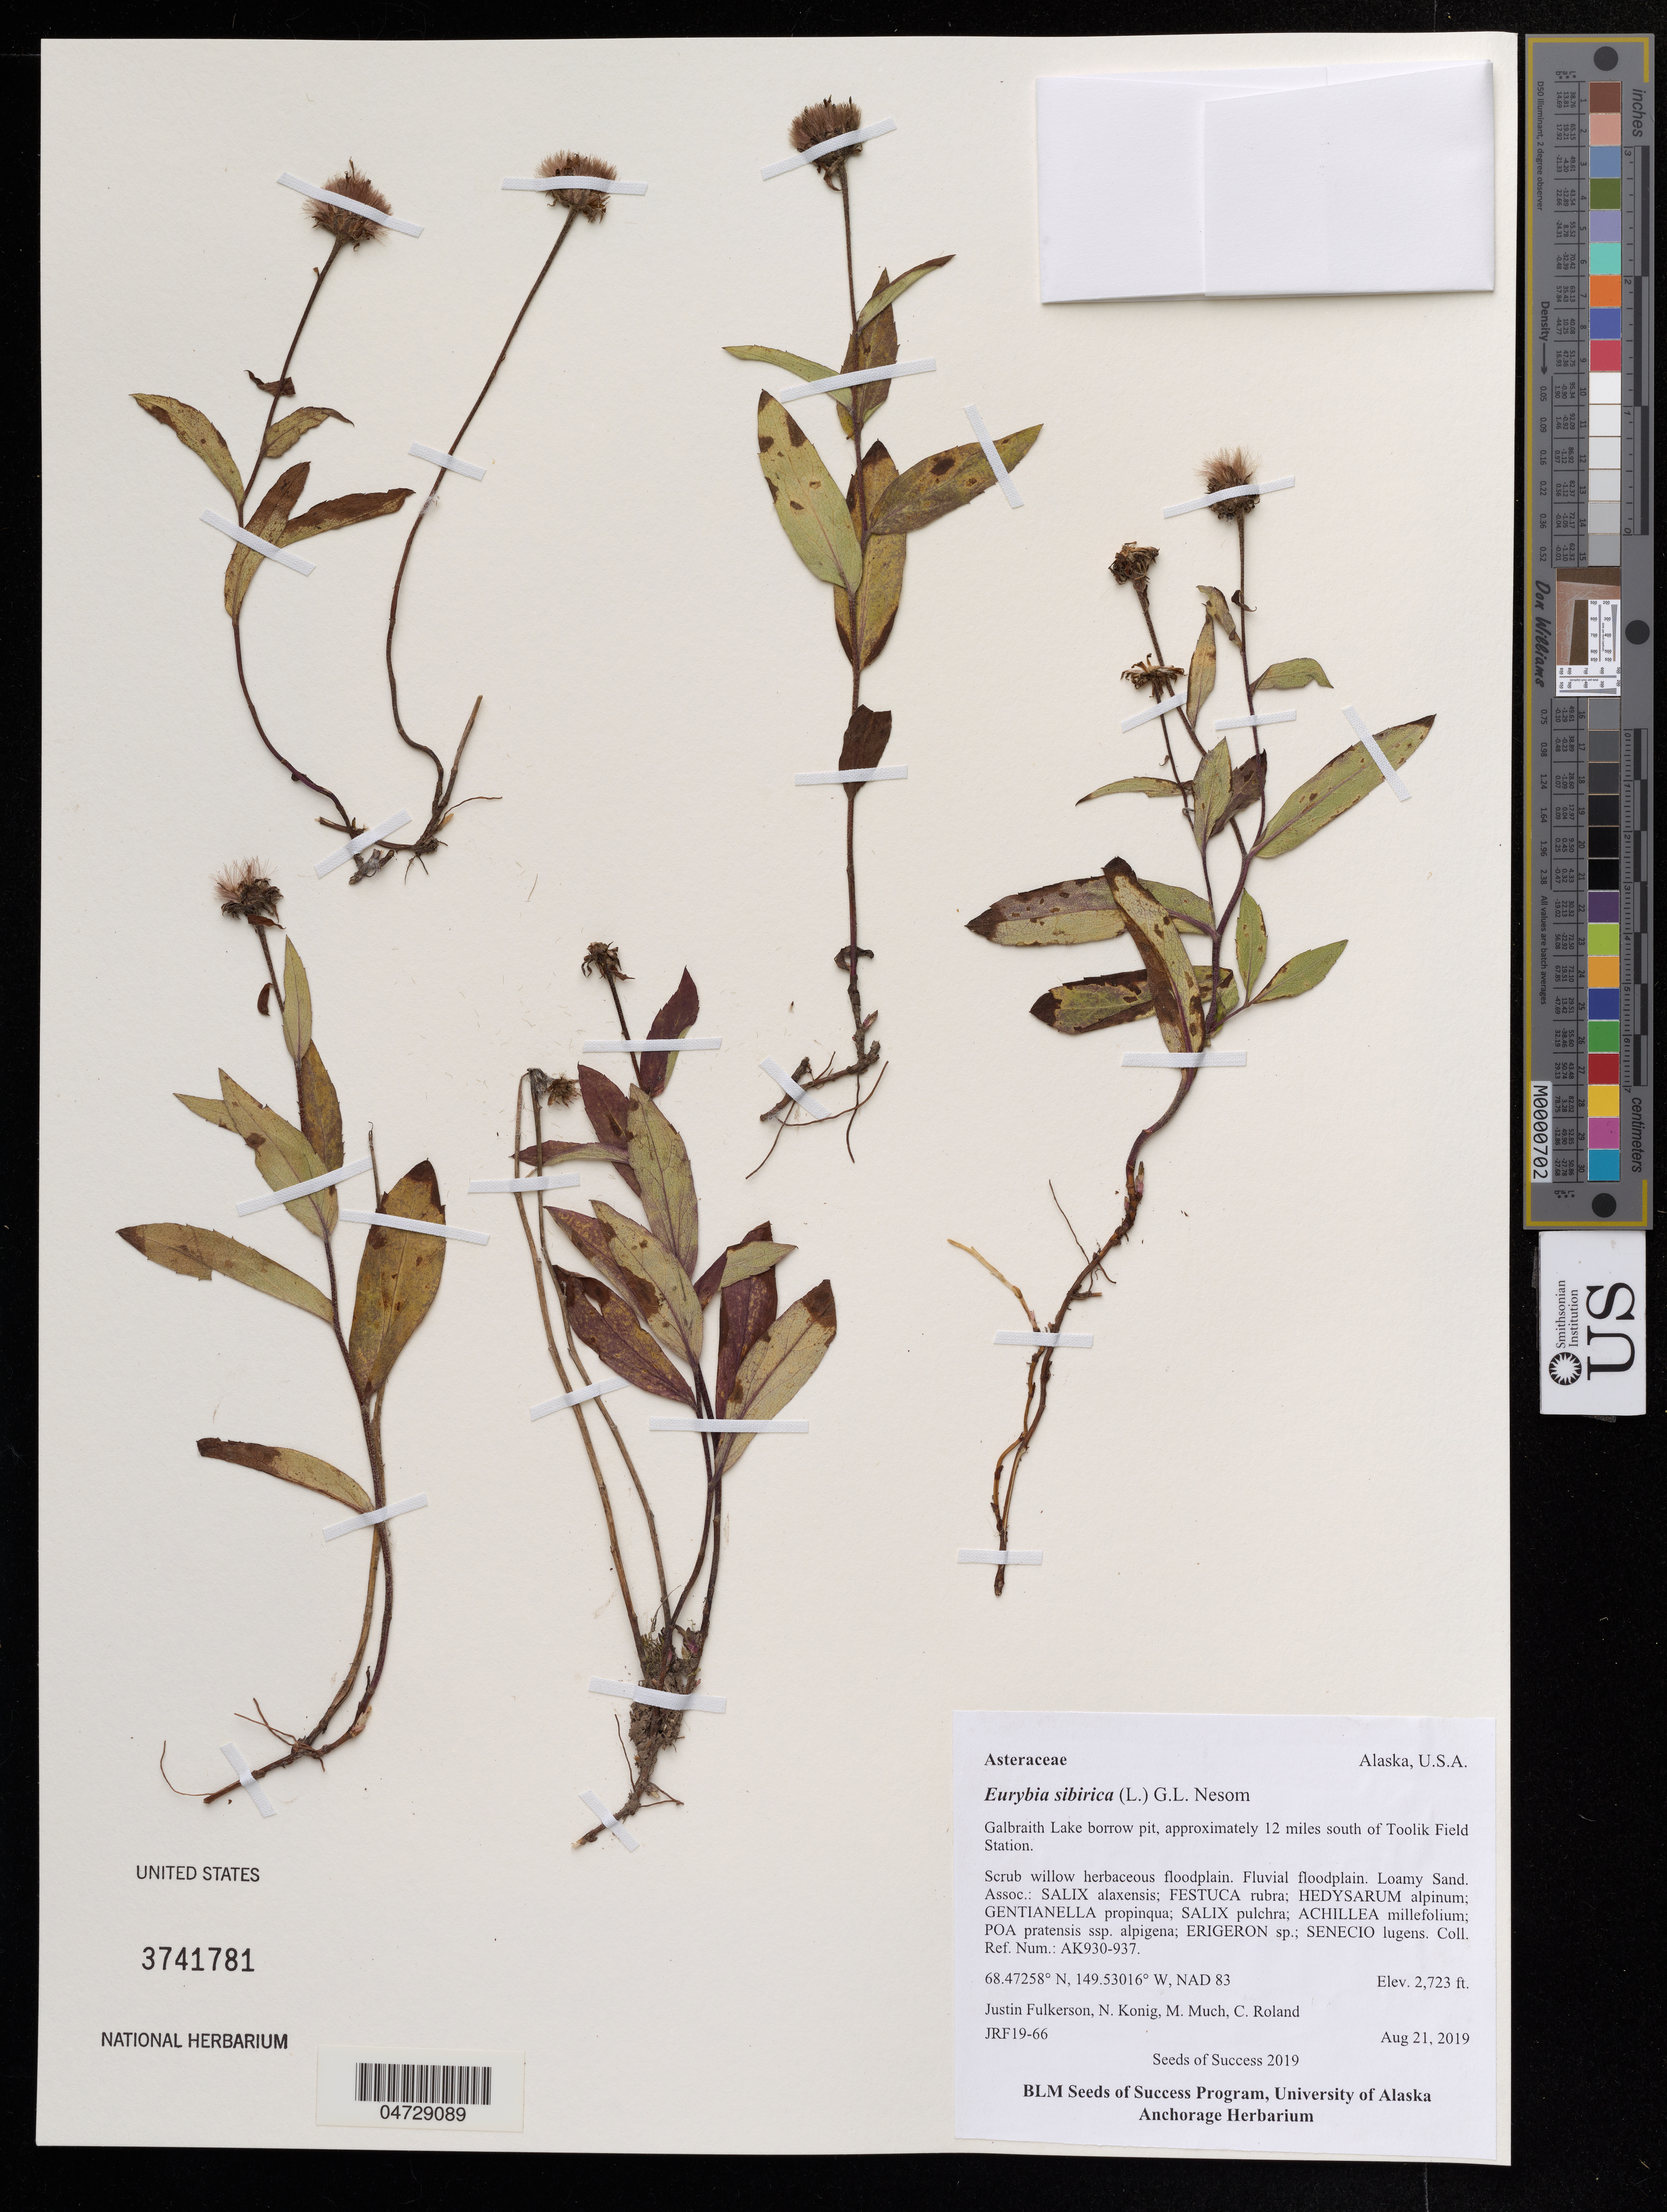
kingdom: Plantae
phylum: Tracheophyta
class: Magnoliopsida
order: Asterales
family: Asteraceae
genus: Eurybia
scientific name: Eurybia sibirica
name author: (L.) G.L. Nesom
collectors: J. Fulkerson, N. Konig & C. Roland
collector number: JRF19-66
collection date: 2019-08-21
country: United States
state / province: Alaska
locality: Galbraith Lake borrow pit, approximately 12 miles south of Toolik Field Station.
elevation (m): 830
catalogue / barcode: US 3741781